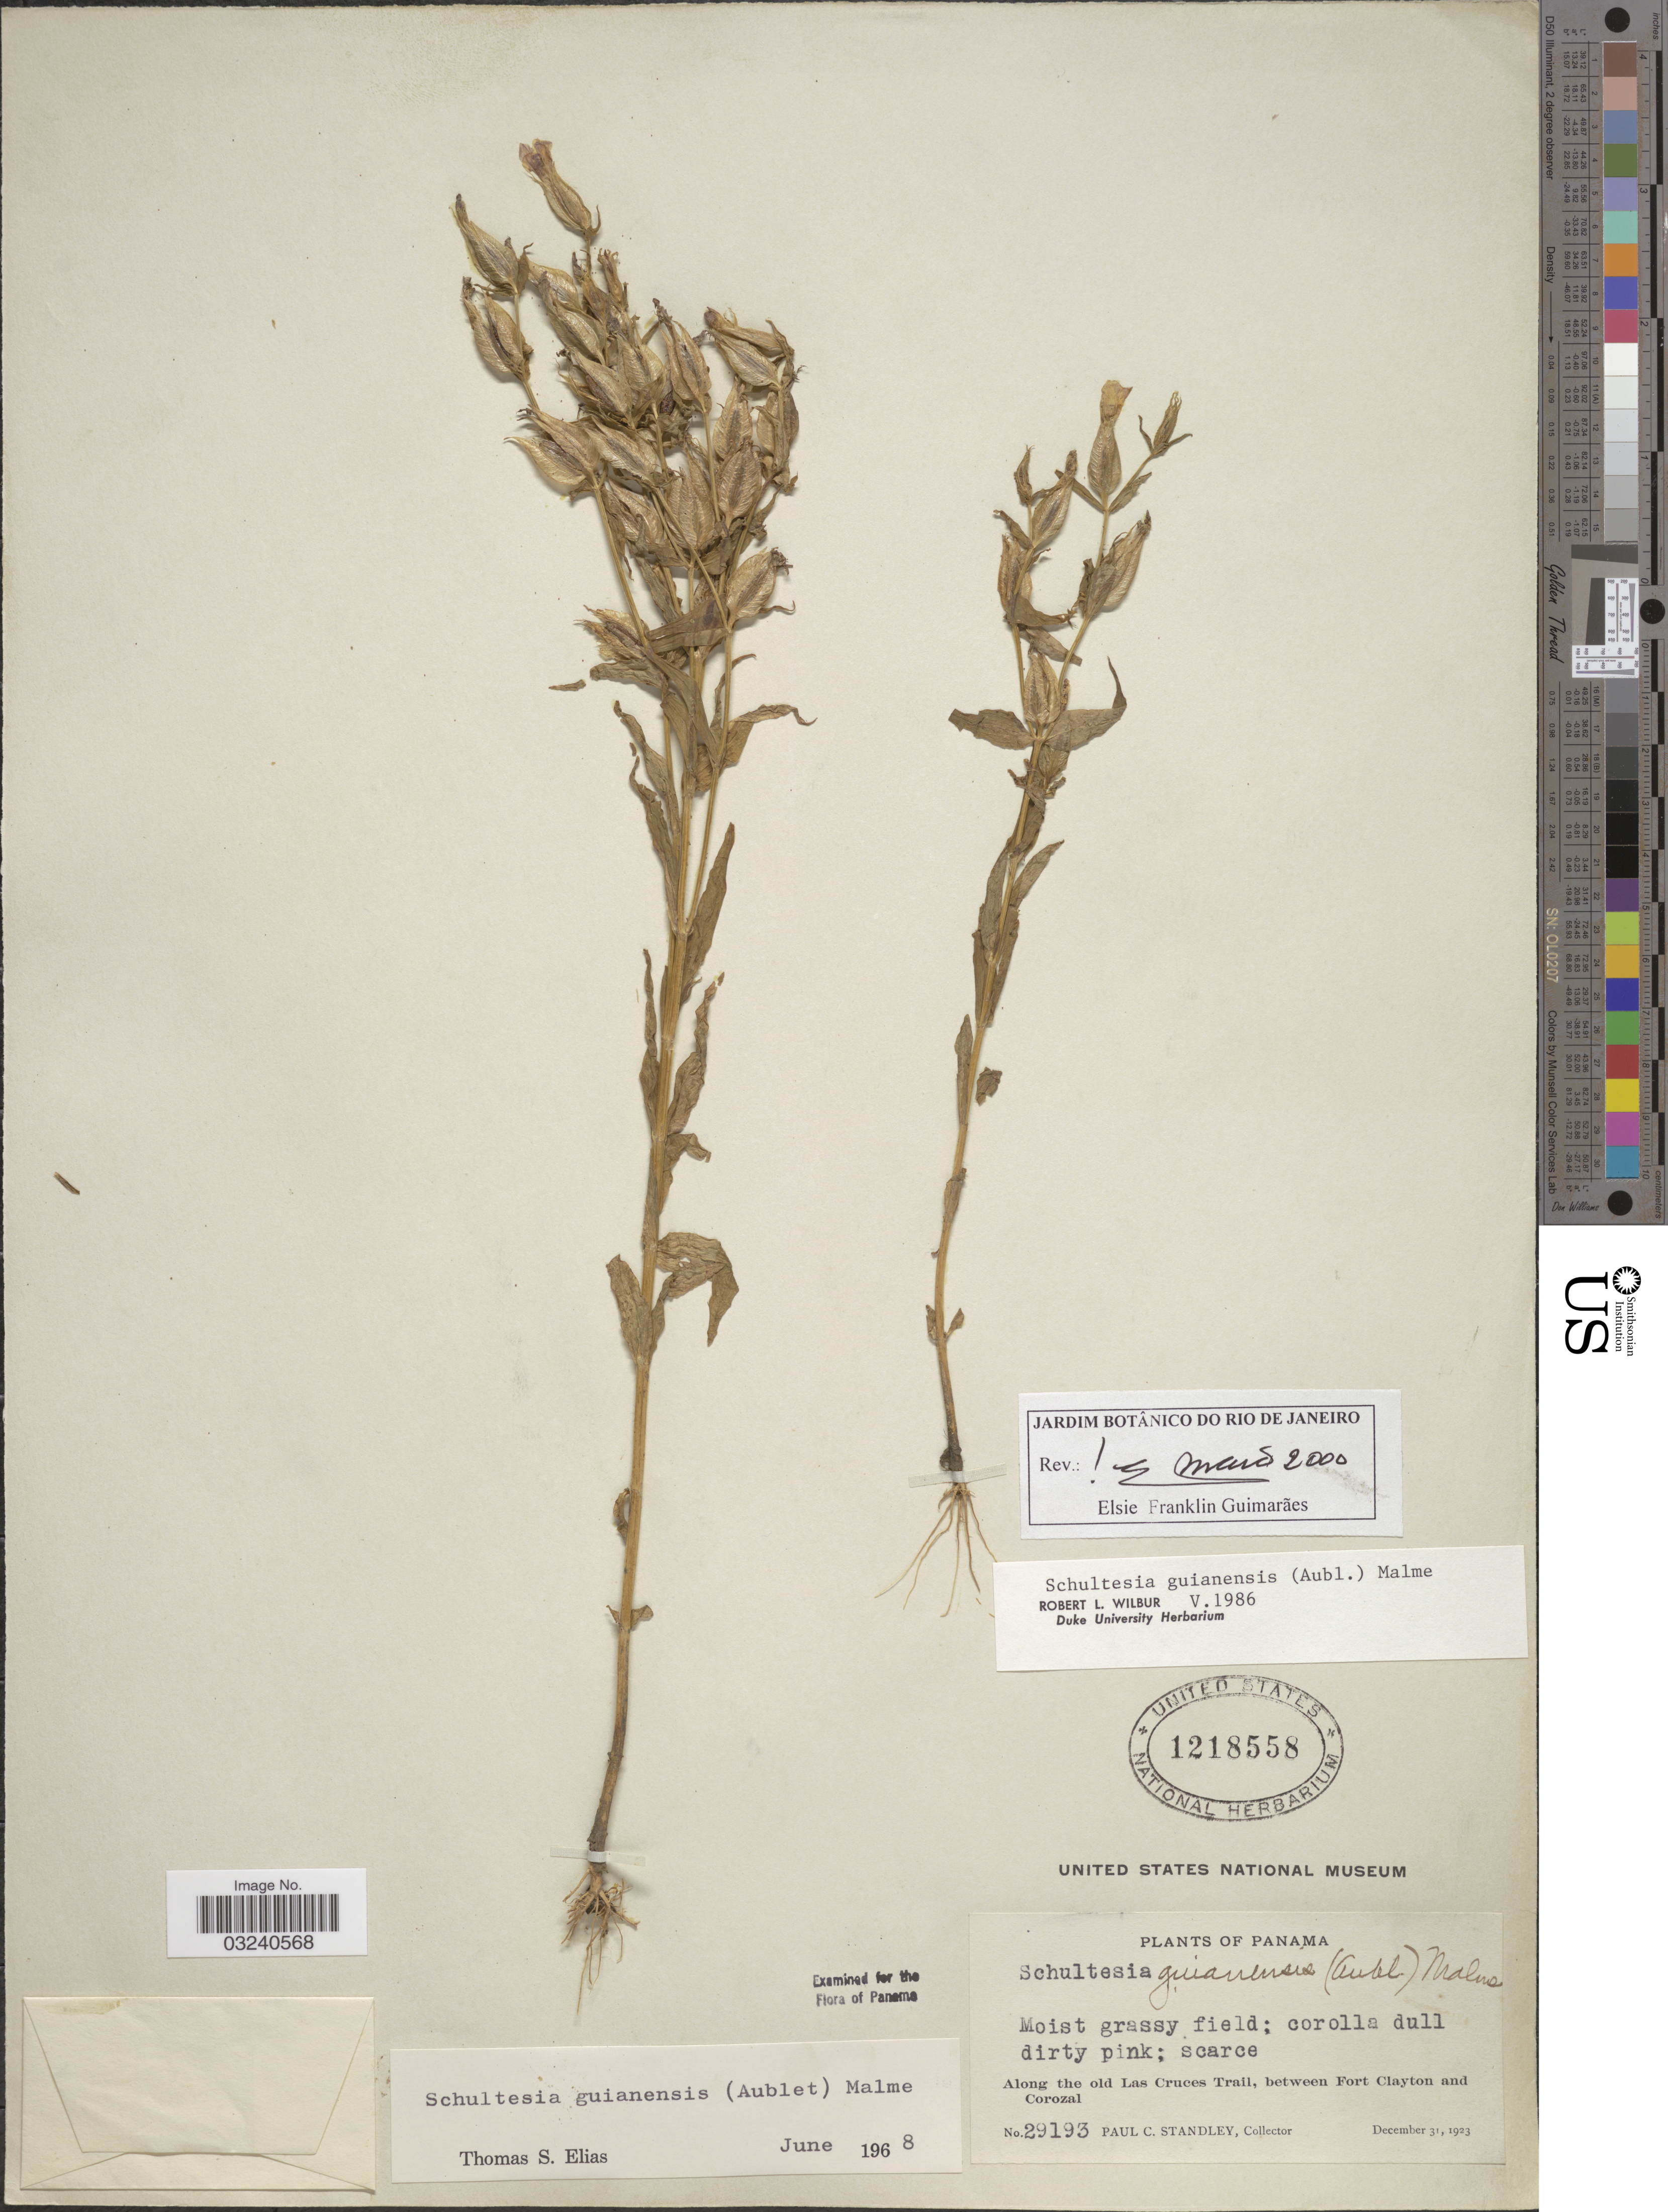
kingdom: Plantae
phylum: Tracheophyta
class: Magnoliopsida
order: Gentianales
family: Gentianaceae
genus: Schultesia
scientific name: Schultesia guianensis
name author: (Aubl.) Malme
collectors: P. C. Standley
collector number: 29193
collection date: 1923-12-31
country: Panama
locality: Along the old Las Cruces Trail, between Fort Clayton and Corozal.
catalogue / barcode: US 1218558